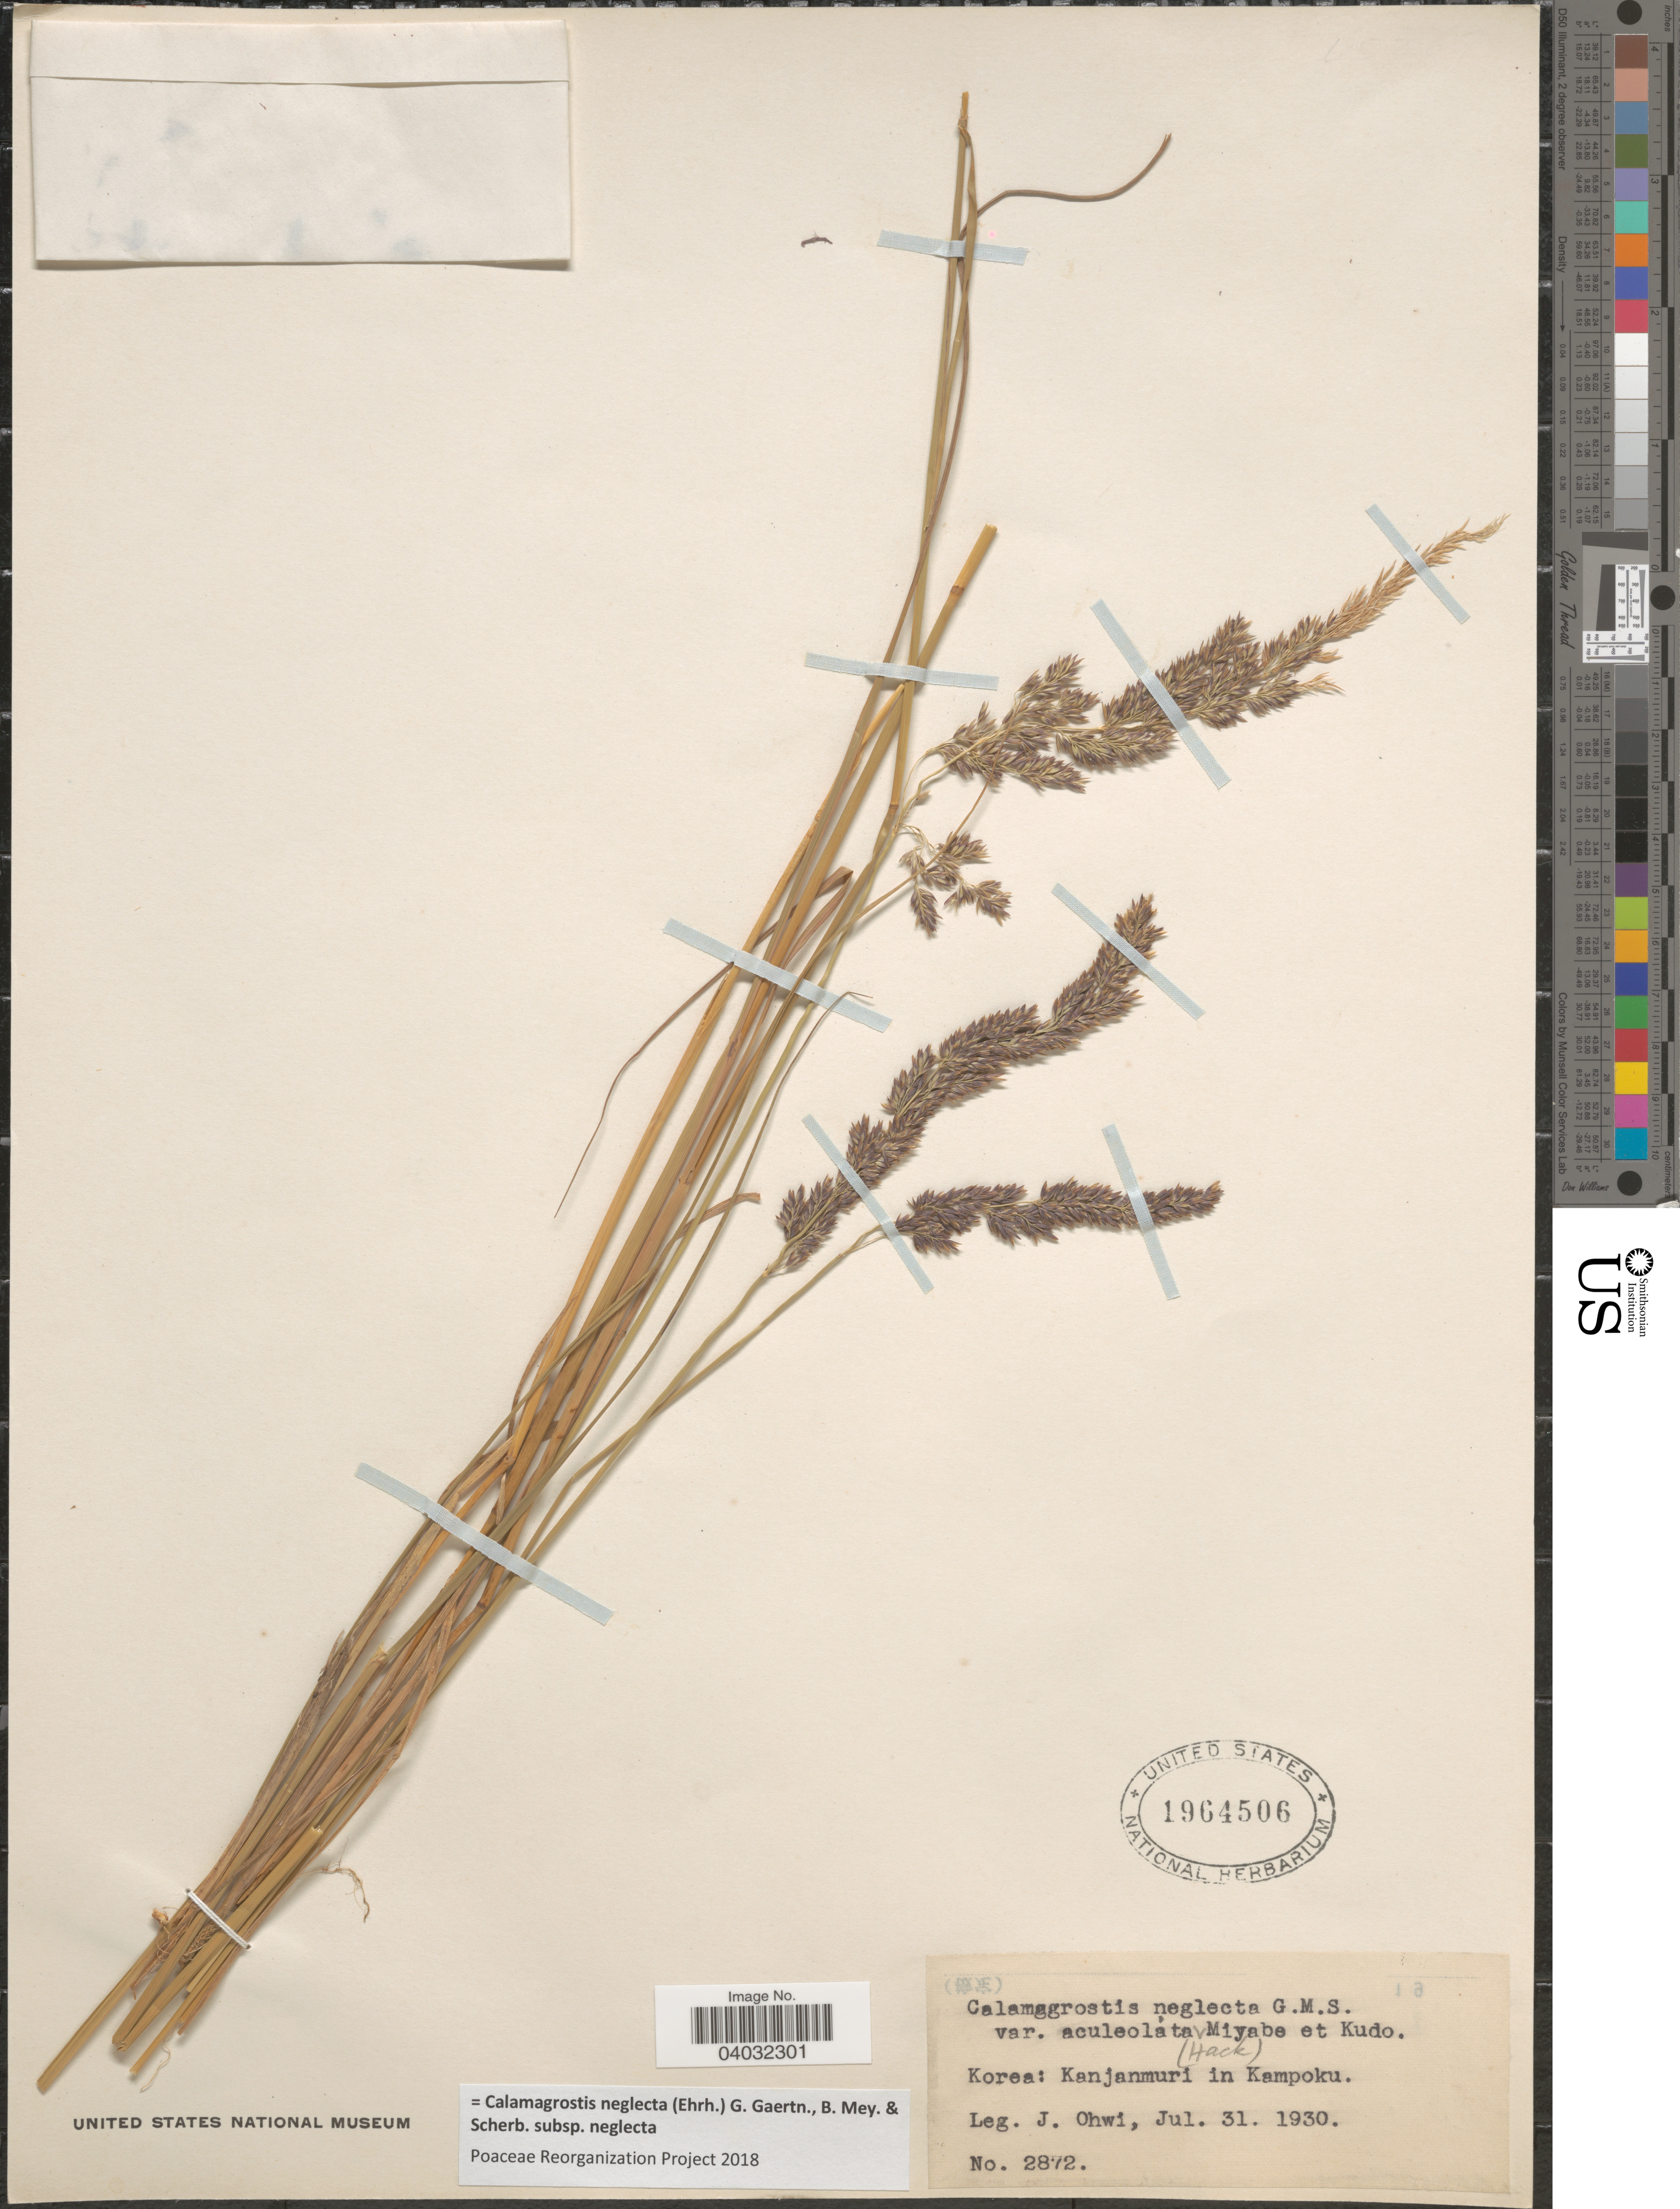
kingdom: Plantae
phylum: Tracheophyta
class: Liliopsida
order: Poales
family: Poaceae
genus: Calamagrostis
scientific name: Calamagrostis neglecta subsp. neglecta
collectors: J. Ohwi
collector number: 2872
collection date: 1930-07-31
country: North Korea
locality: Kanjanmuri in Kampoku.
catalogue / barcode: US 1964506